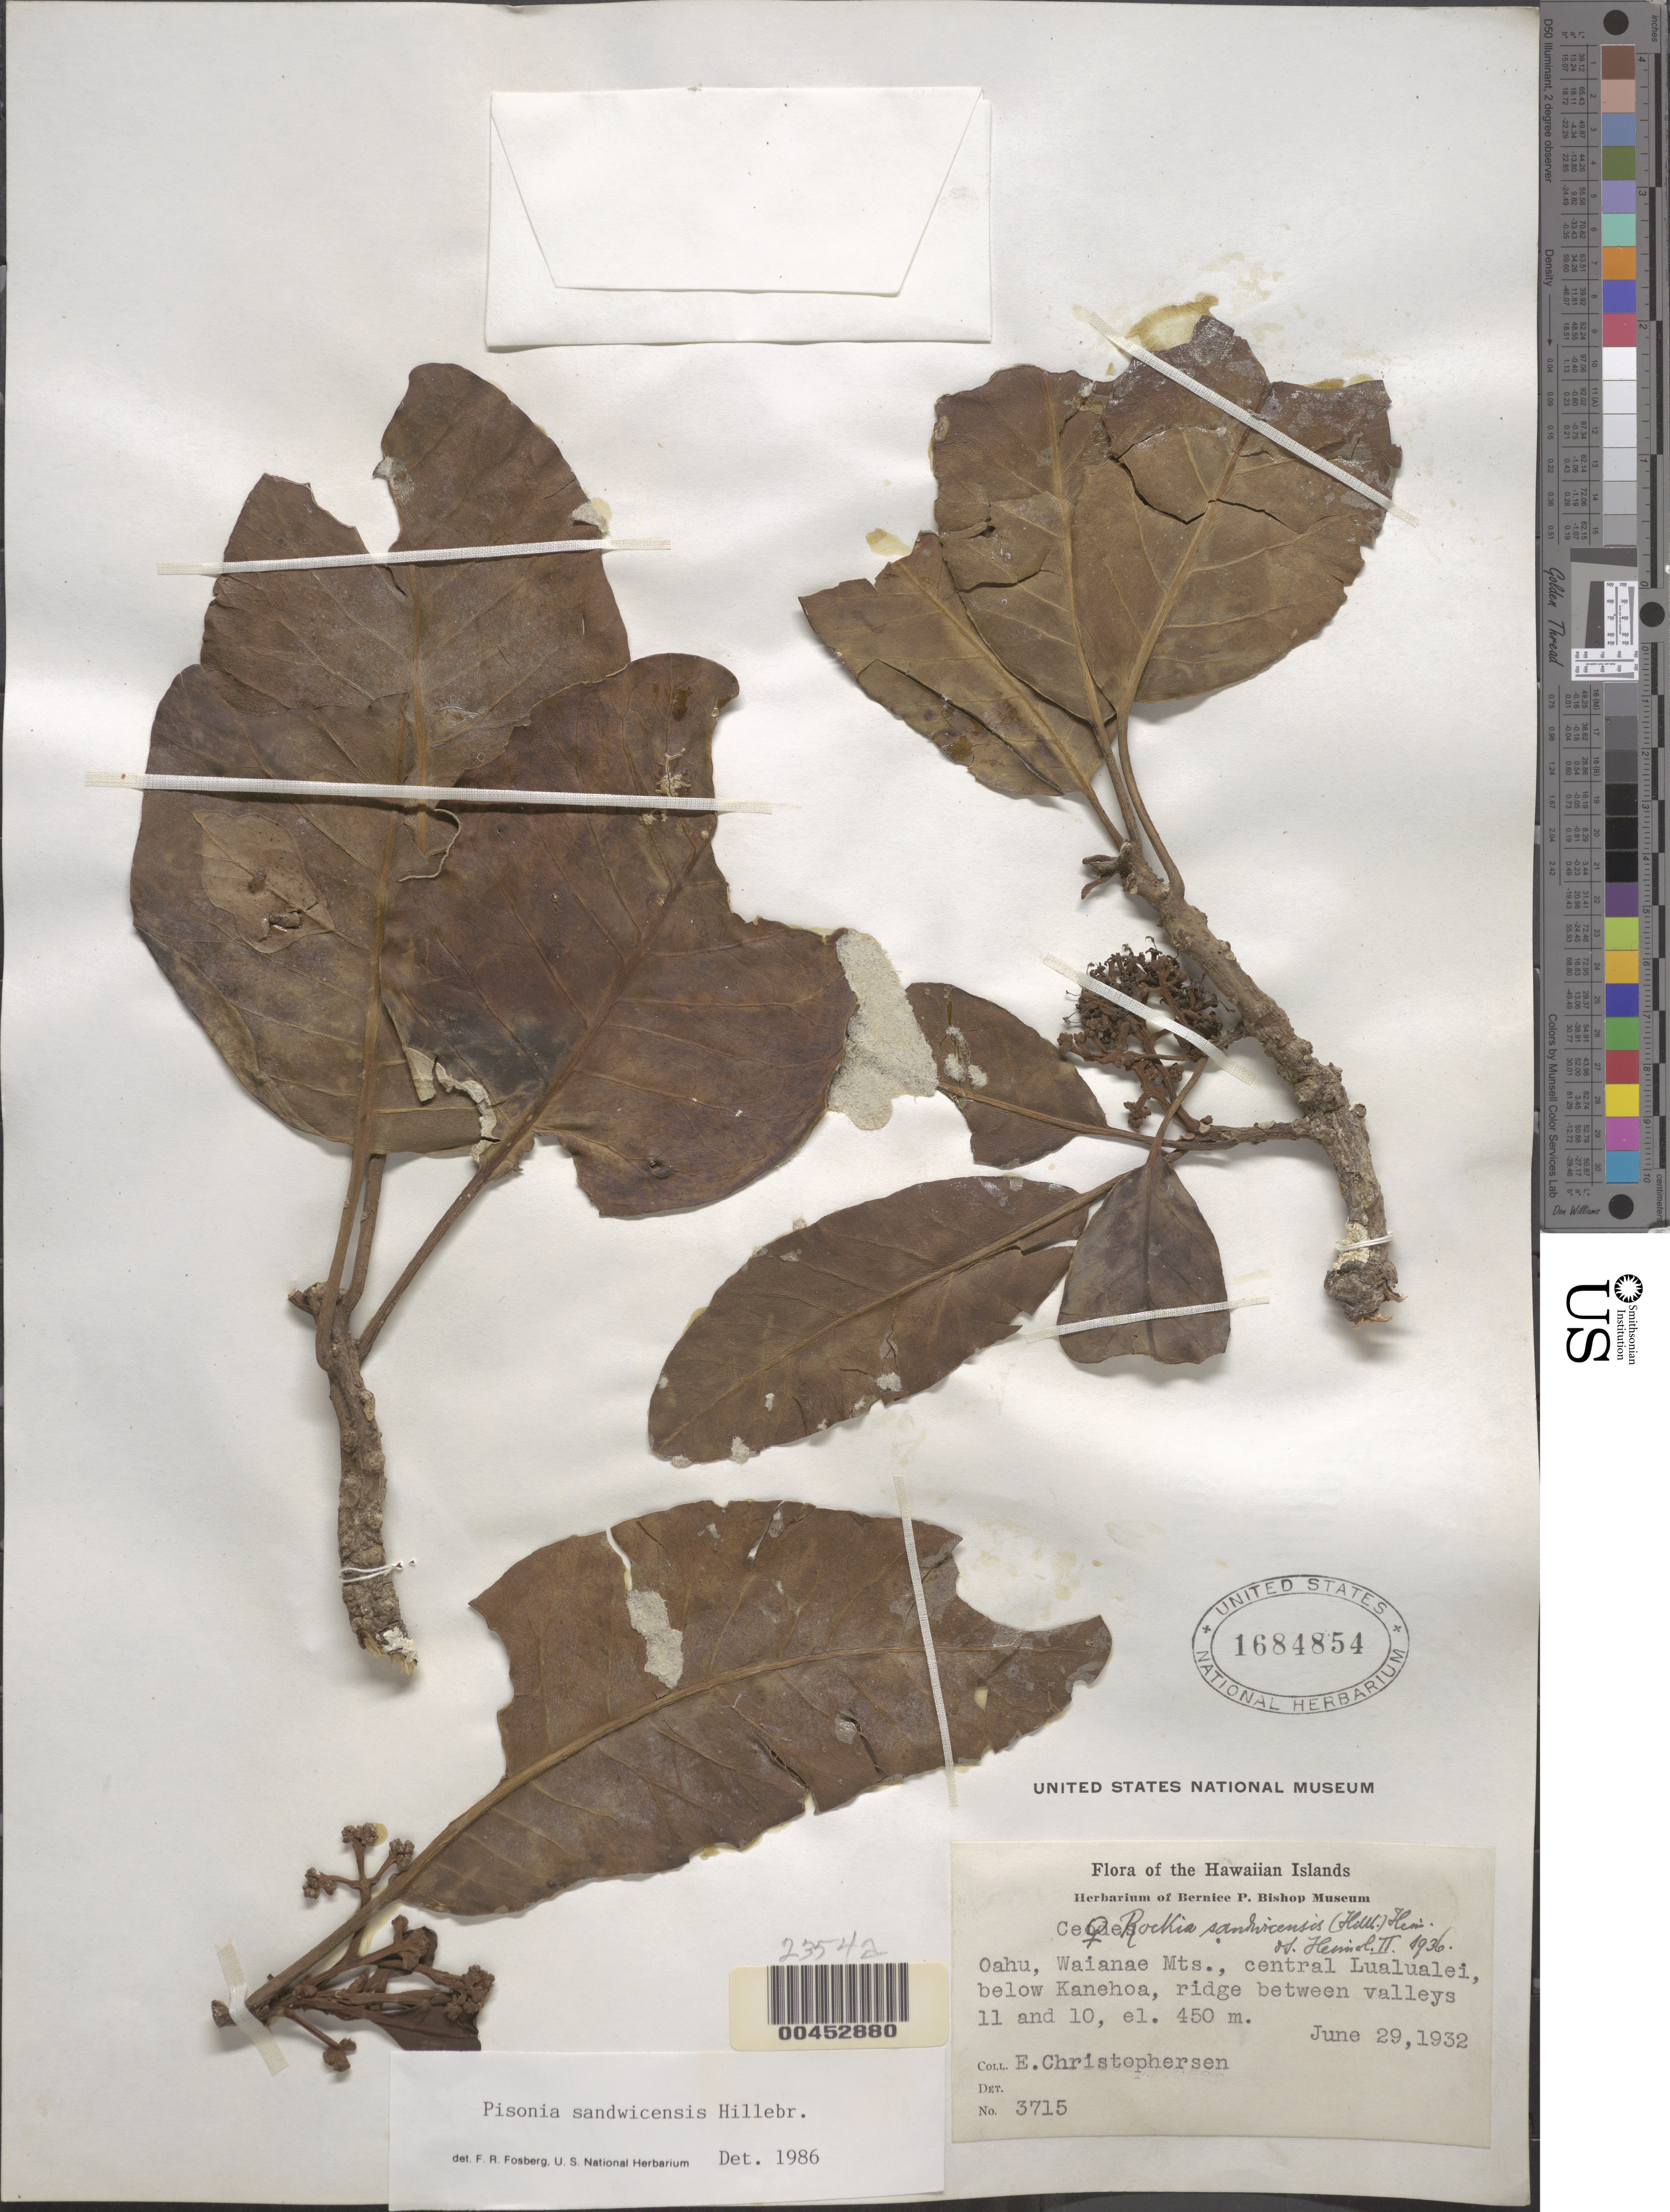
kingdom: Plantae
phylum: Tracheophyta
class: Magnoliopsida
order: Caryophyllales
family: Nyctaginaceae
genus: Rockia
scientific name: Rockia sandwicensis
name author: (Hillebr.) Heimerl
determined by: Wagner, W. L., (BOT), Smithsonian Institution - National Museum of Natural History (UNITED STATES)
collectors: E. Christophersen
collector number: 3715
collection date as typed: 29 Jun 1932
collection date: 1932-06-29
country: United States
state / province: Hawaii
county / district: Honolulu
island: Oahu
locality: Waianae Mts, central Lualualei, below Kanehoa, ridge between valleys 11 & 10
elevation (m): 450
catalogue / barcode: US 1684854